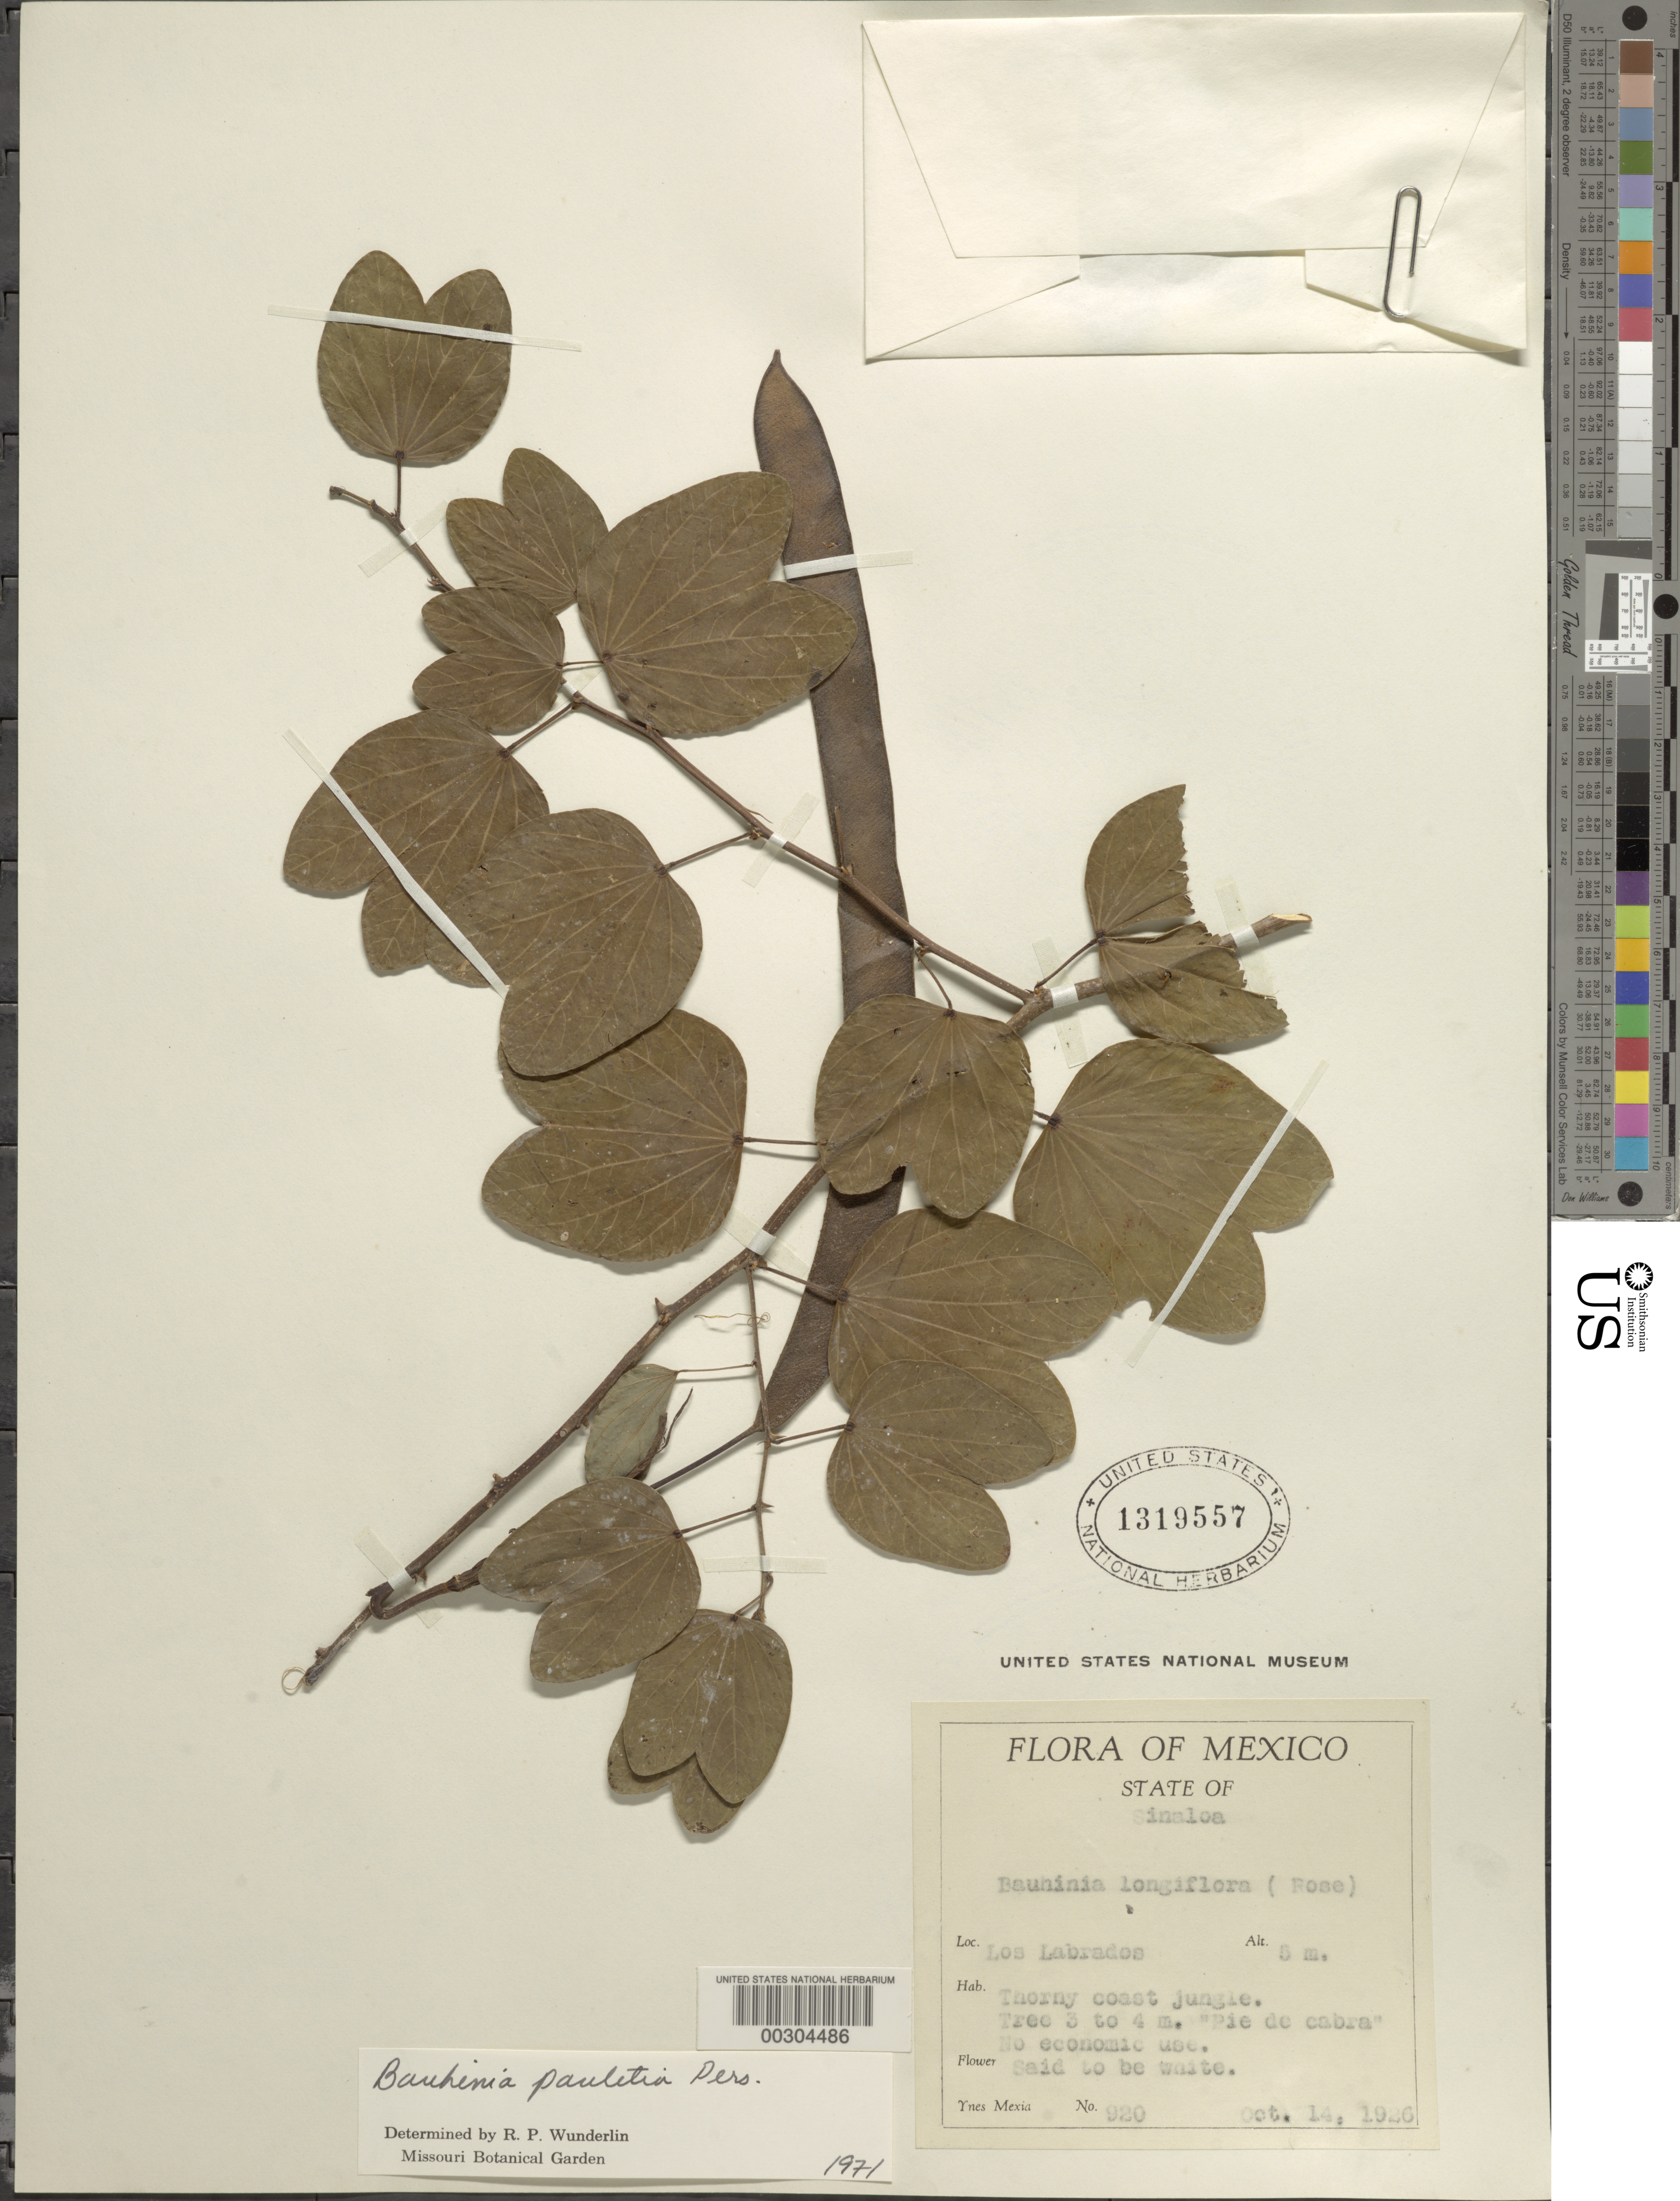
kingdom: Plantae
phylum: Tracheophyta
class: Magnoliopsida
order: Fabales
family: Fabaceae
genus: Bauhinia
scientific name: Bauhinia pauletia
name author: Pers.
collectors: Y. Mexia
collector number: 920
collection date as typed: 14 Oct 1926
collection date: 1926-10-14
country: Mexico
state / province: Sinaloa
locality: Los labrados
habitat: Thorny coast jungle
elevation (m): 5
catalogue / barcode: US 1319557